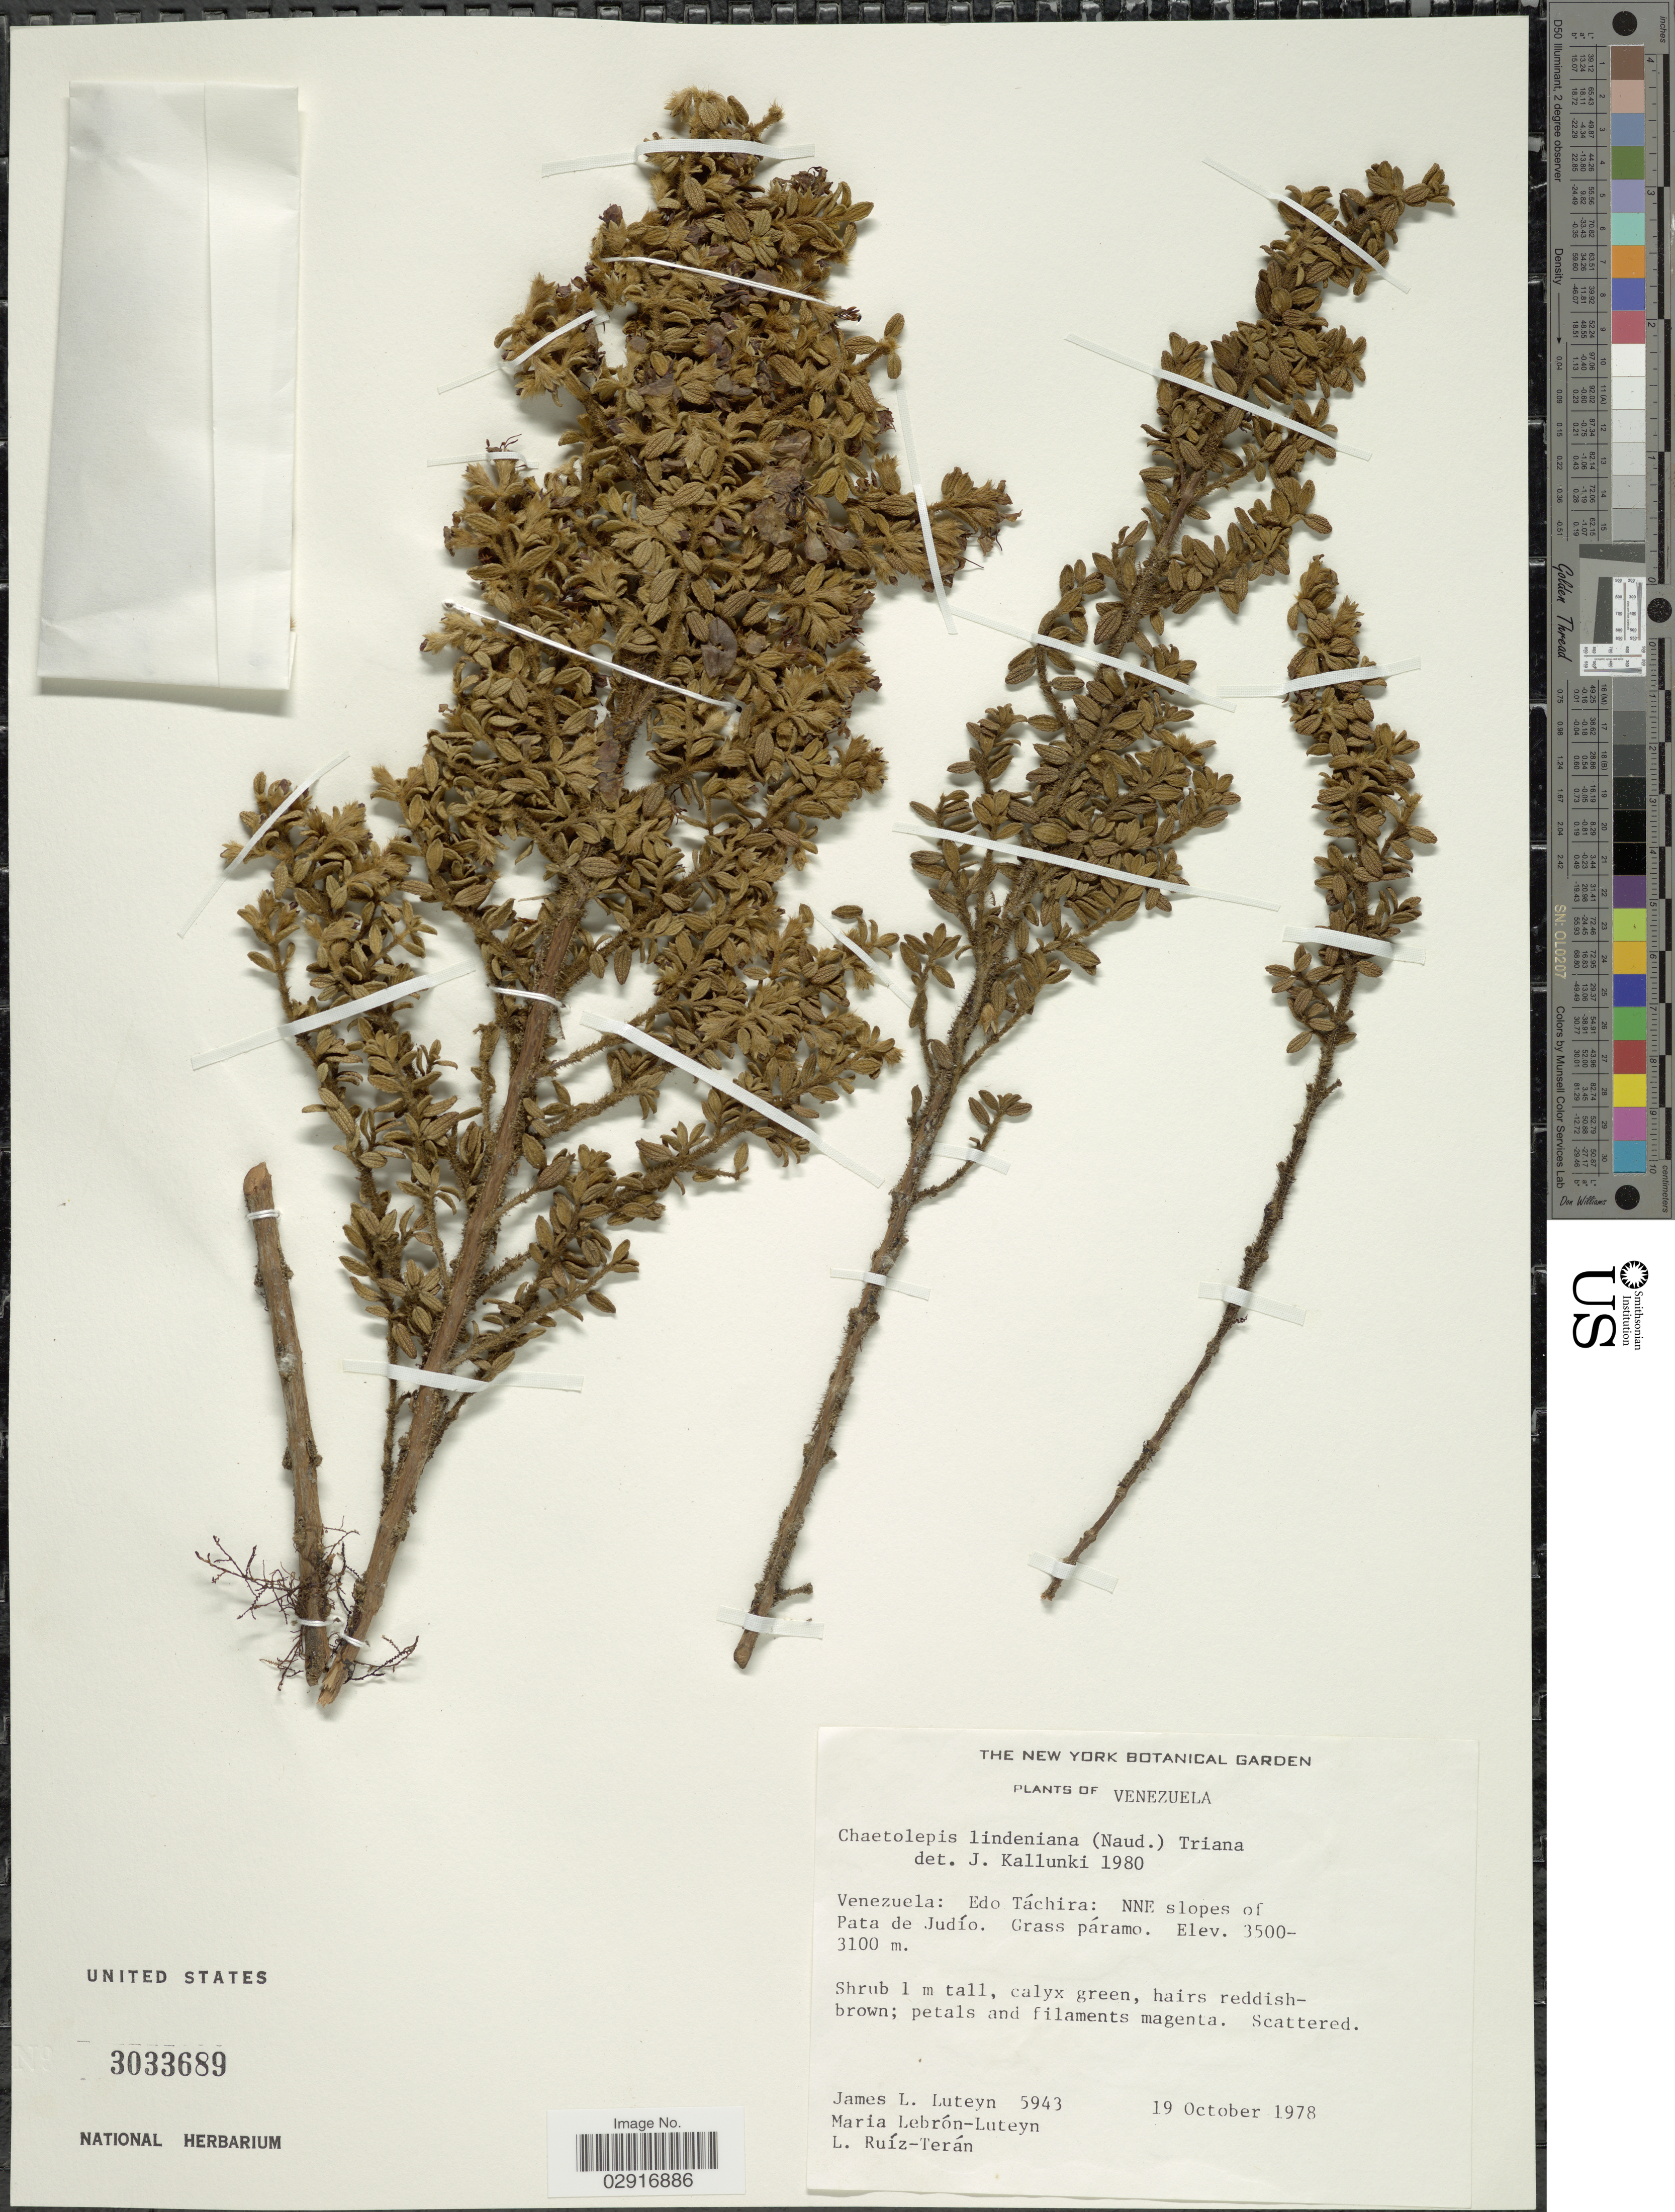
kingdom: Plantae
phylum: Tracheophyta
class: Magnoliopsida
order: Myrtales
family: Melastomataceae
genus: Chaetolepis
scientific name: Chaetolepis lindeniana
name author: (Naudin) Triana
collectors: J. Luteyn, M. L. Lebrón-Luteyn & L. E. Ruíz-Terán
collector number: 5943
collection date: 1978-10-19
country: Venezuela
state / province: Tachira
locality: NNE slopes of Pata de Judío.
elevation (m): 3100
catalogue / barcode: US 3033689